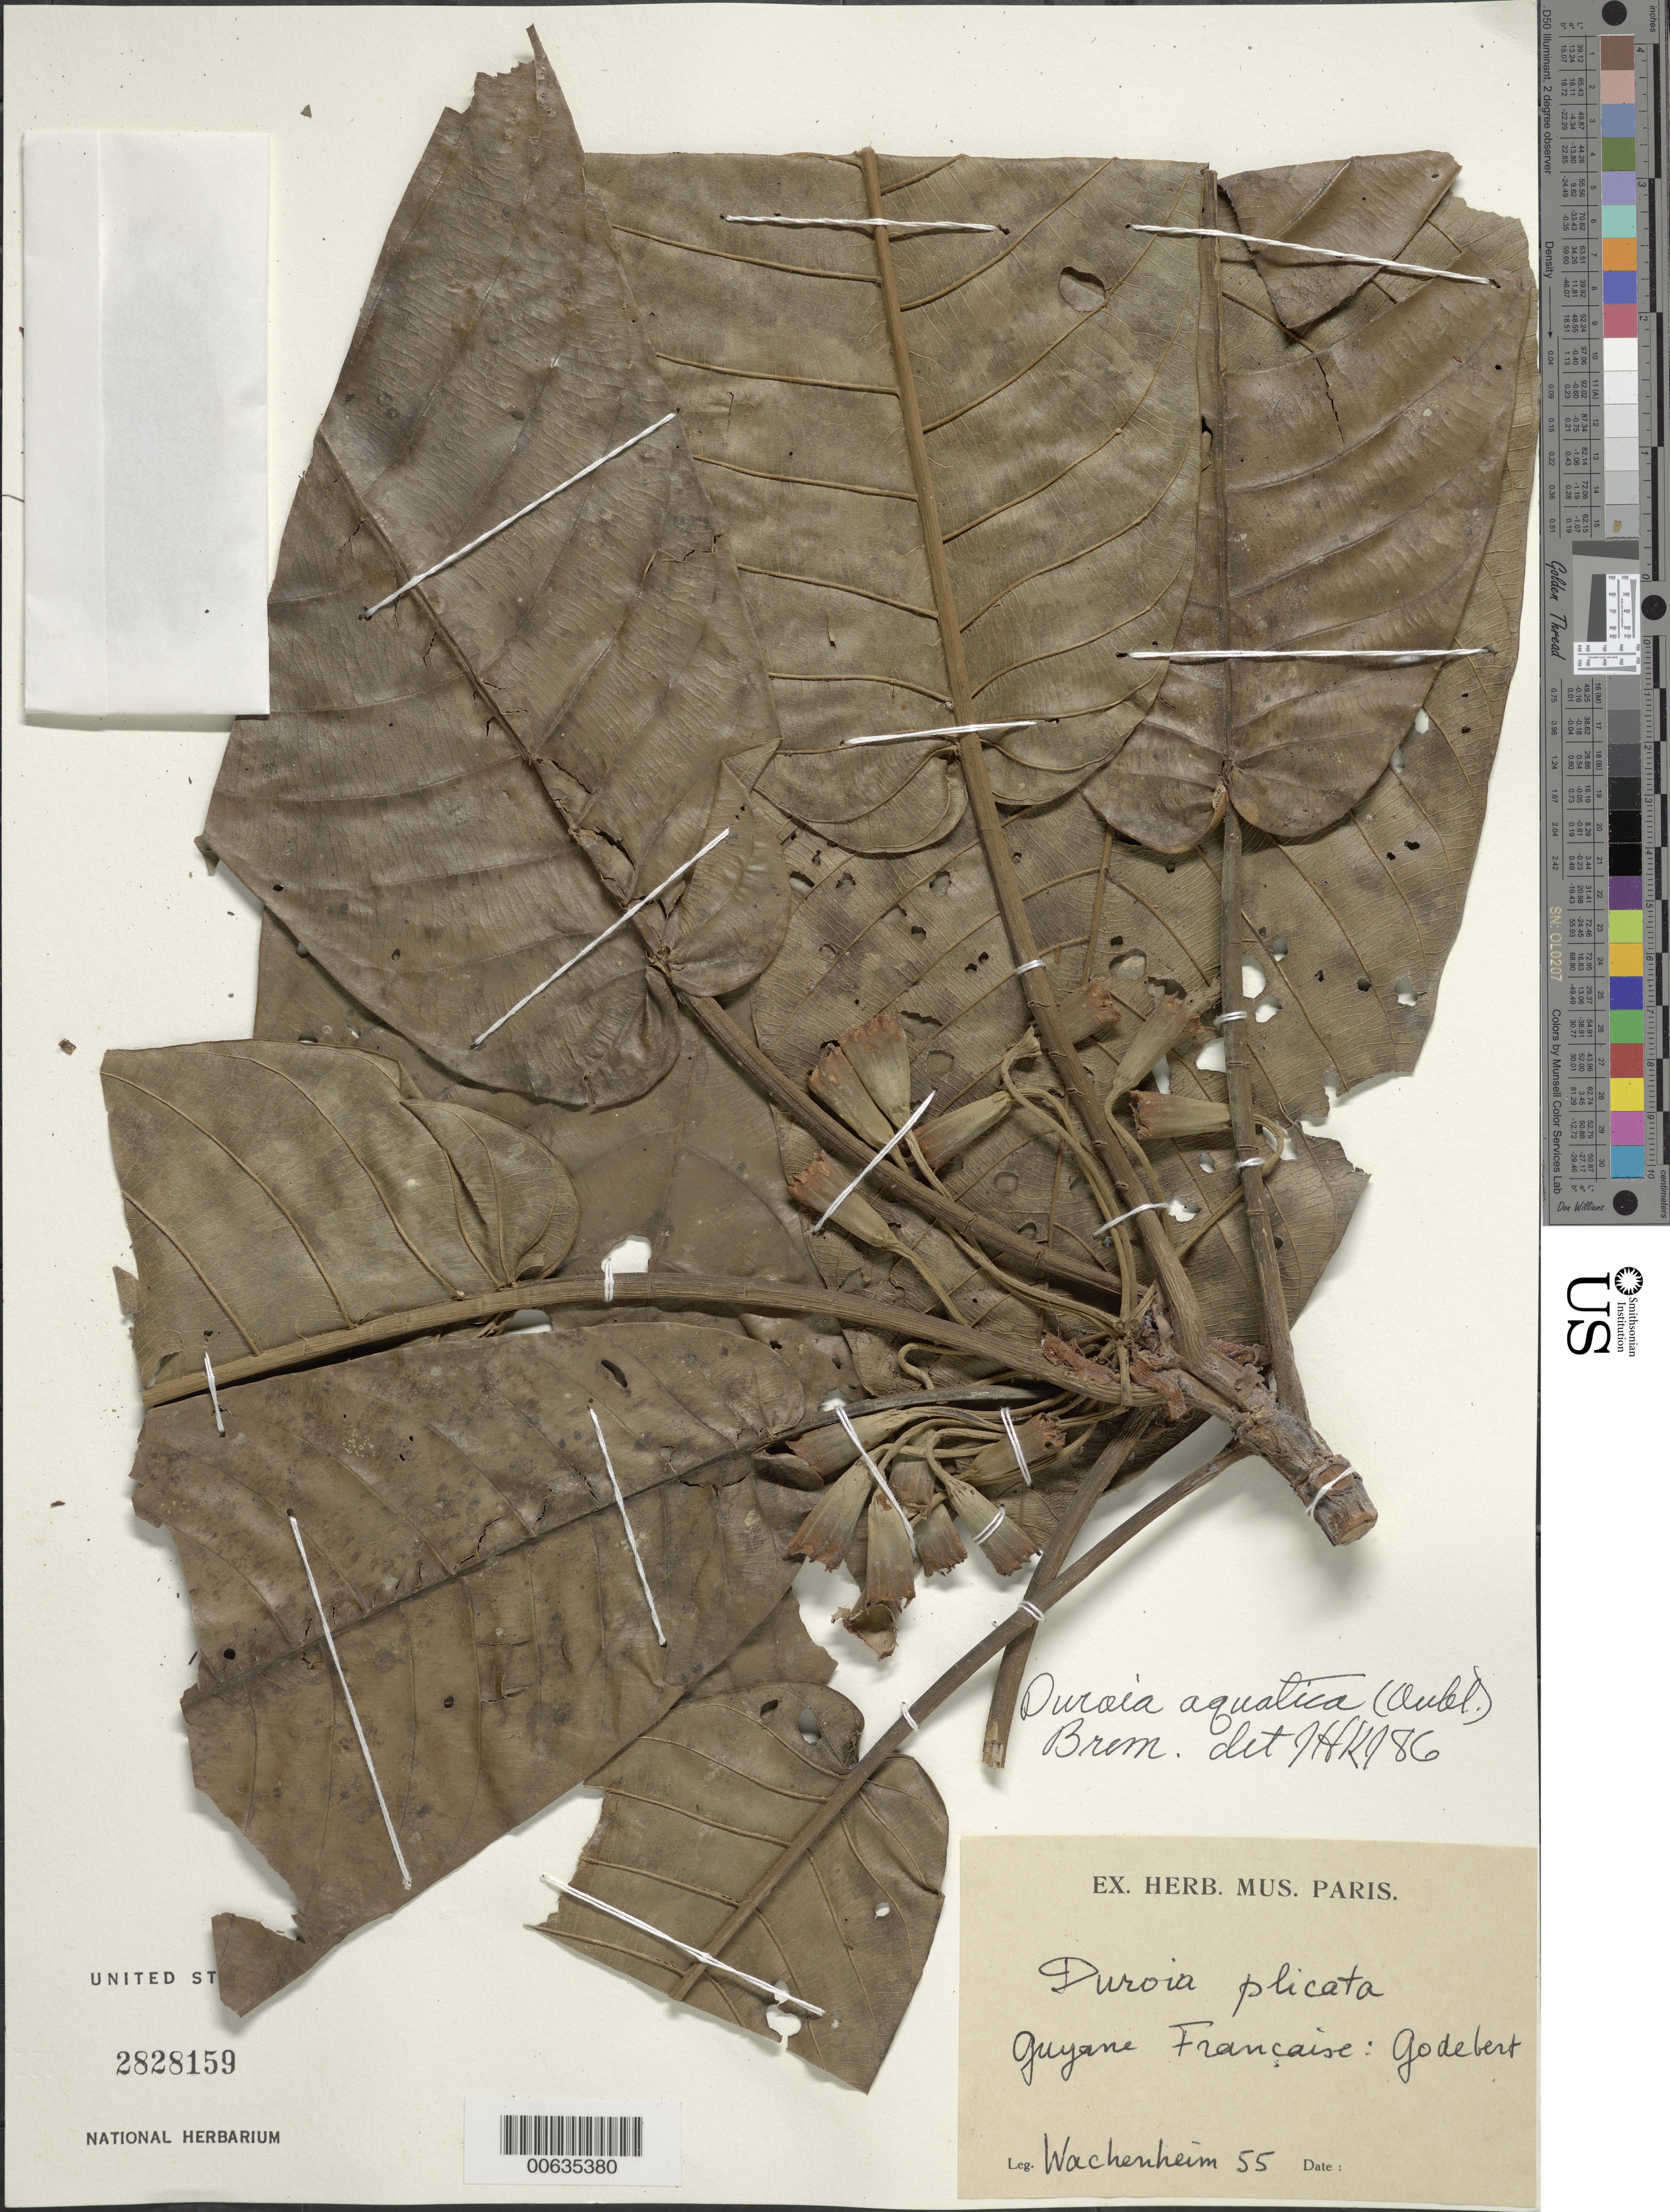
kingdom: Plantae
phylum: Tracheophyta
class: Magnoliopsida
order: Gentianales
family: Rubiaceae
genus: Duroia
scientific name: Duroia aquatica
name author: (Aubl.) Bremek.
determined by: Kirkbride, J. H.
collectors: G. Wachenheim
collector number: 55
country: French Guiana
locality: Godebert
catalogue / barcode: US 2828159